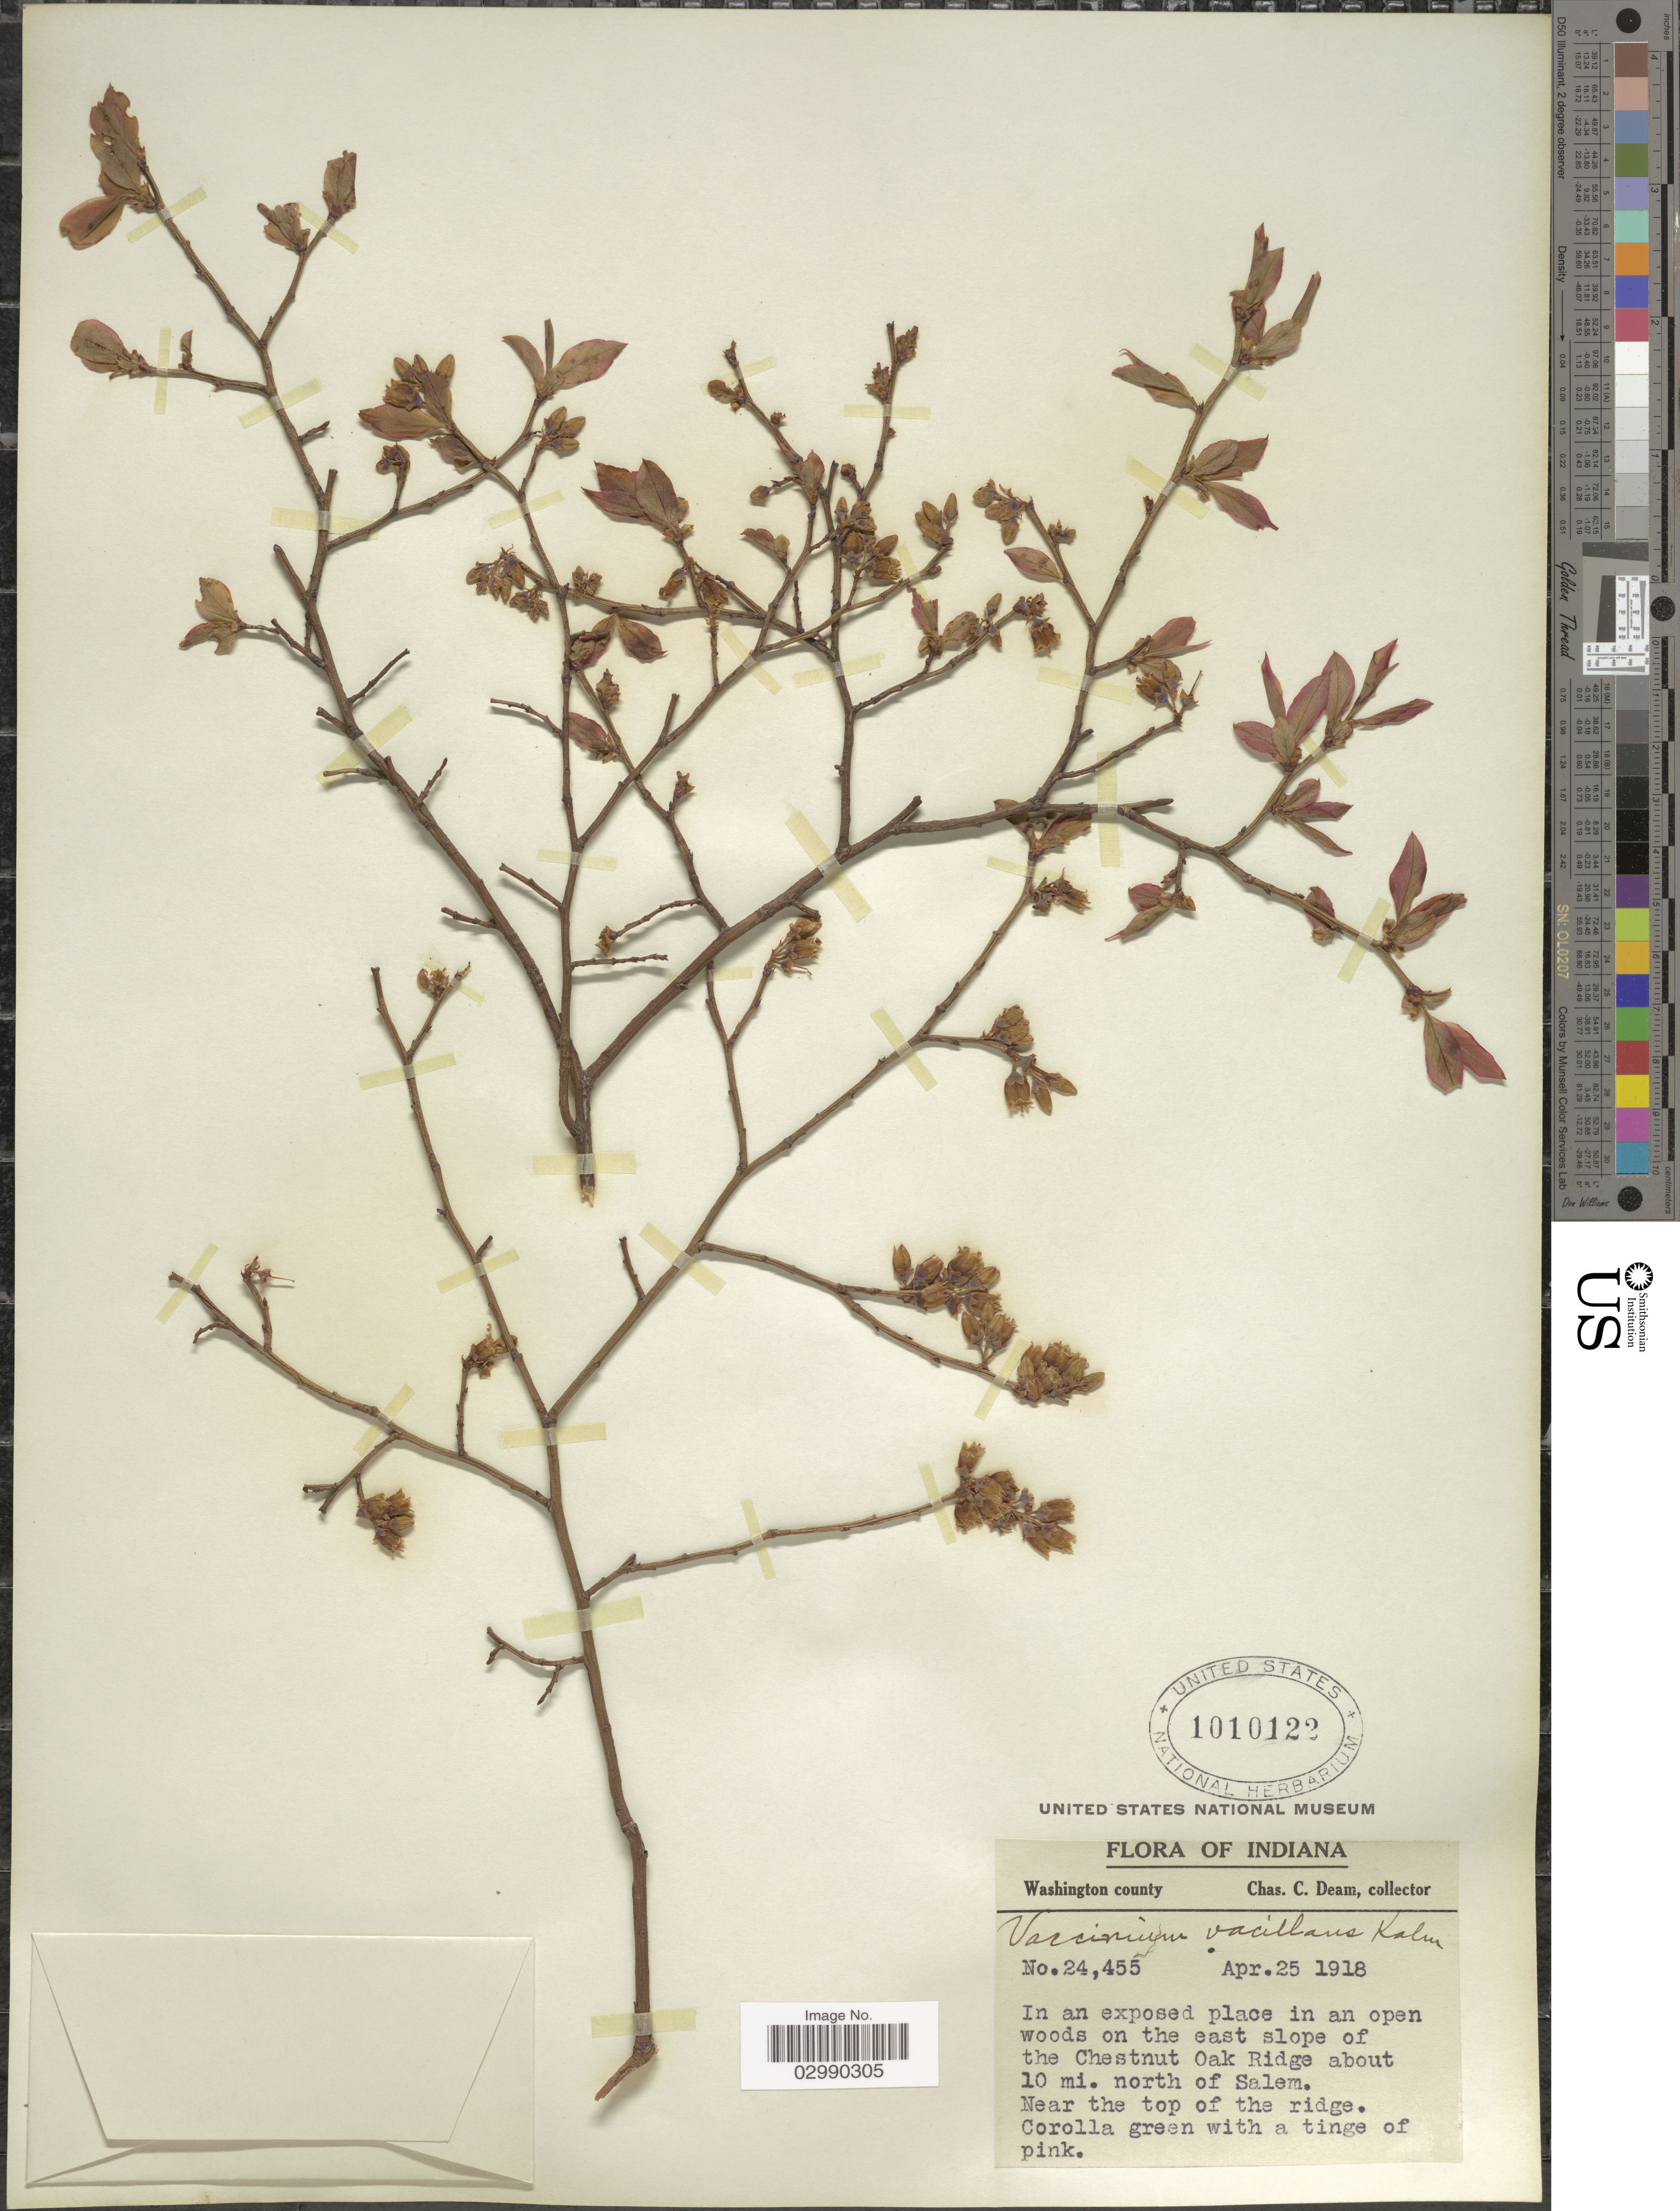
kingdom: Plantae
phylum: Tracheophyta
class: Magnoliopsida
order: Ericales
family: Ericaceae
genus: Vaccinium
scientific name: Vaccinium vacillans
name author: Kalm ex Torr.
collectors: C. Deam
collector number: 24455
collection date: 1918-04-25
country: United States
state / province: Indiana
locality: Washington County, In an exposed place in an open woods on the east slope of the Chestnut Oak Ridge about 10 mi. north of Salem.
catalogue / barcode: US 1010122